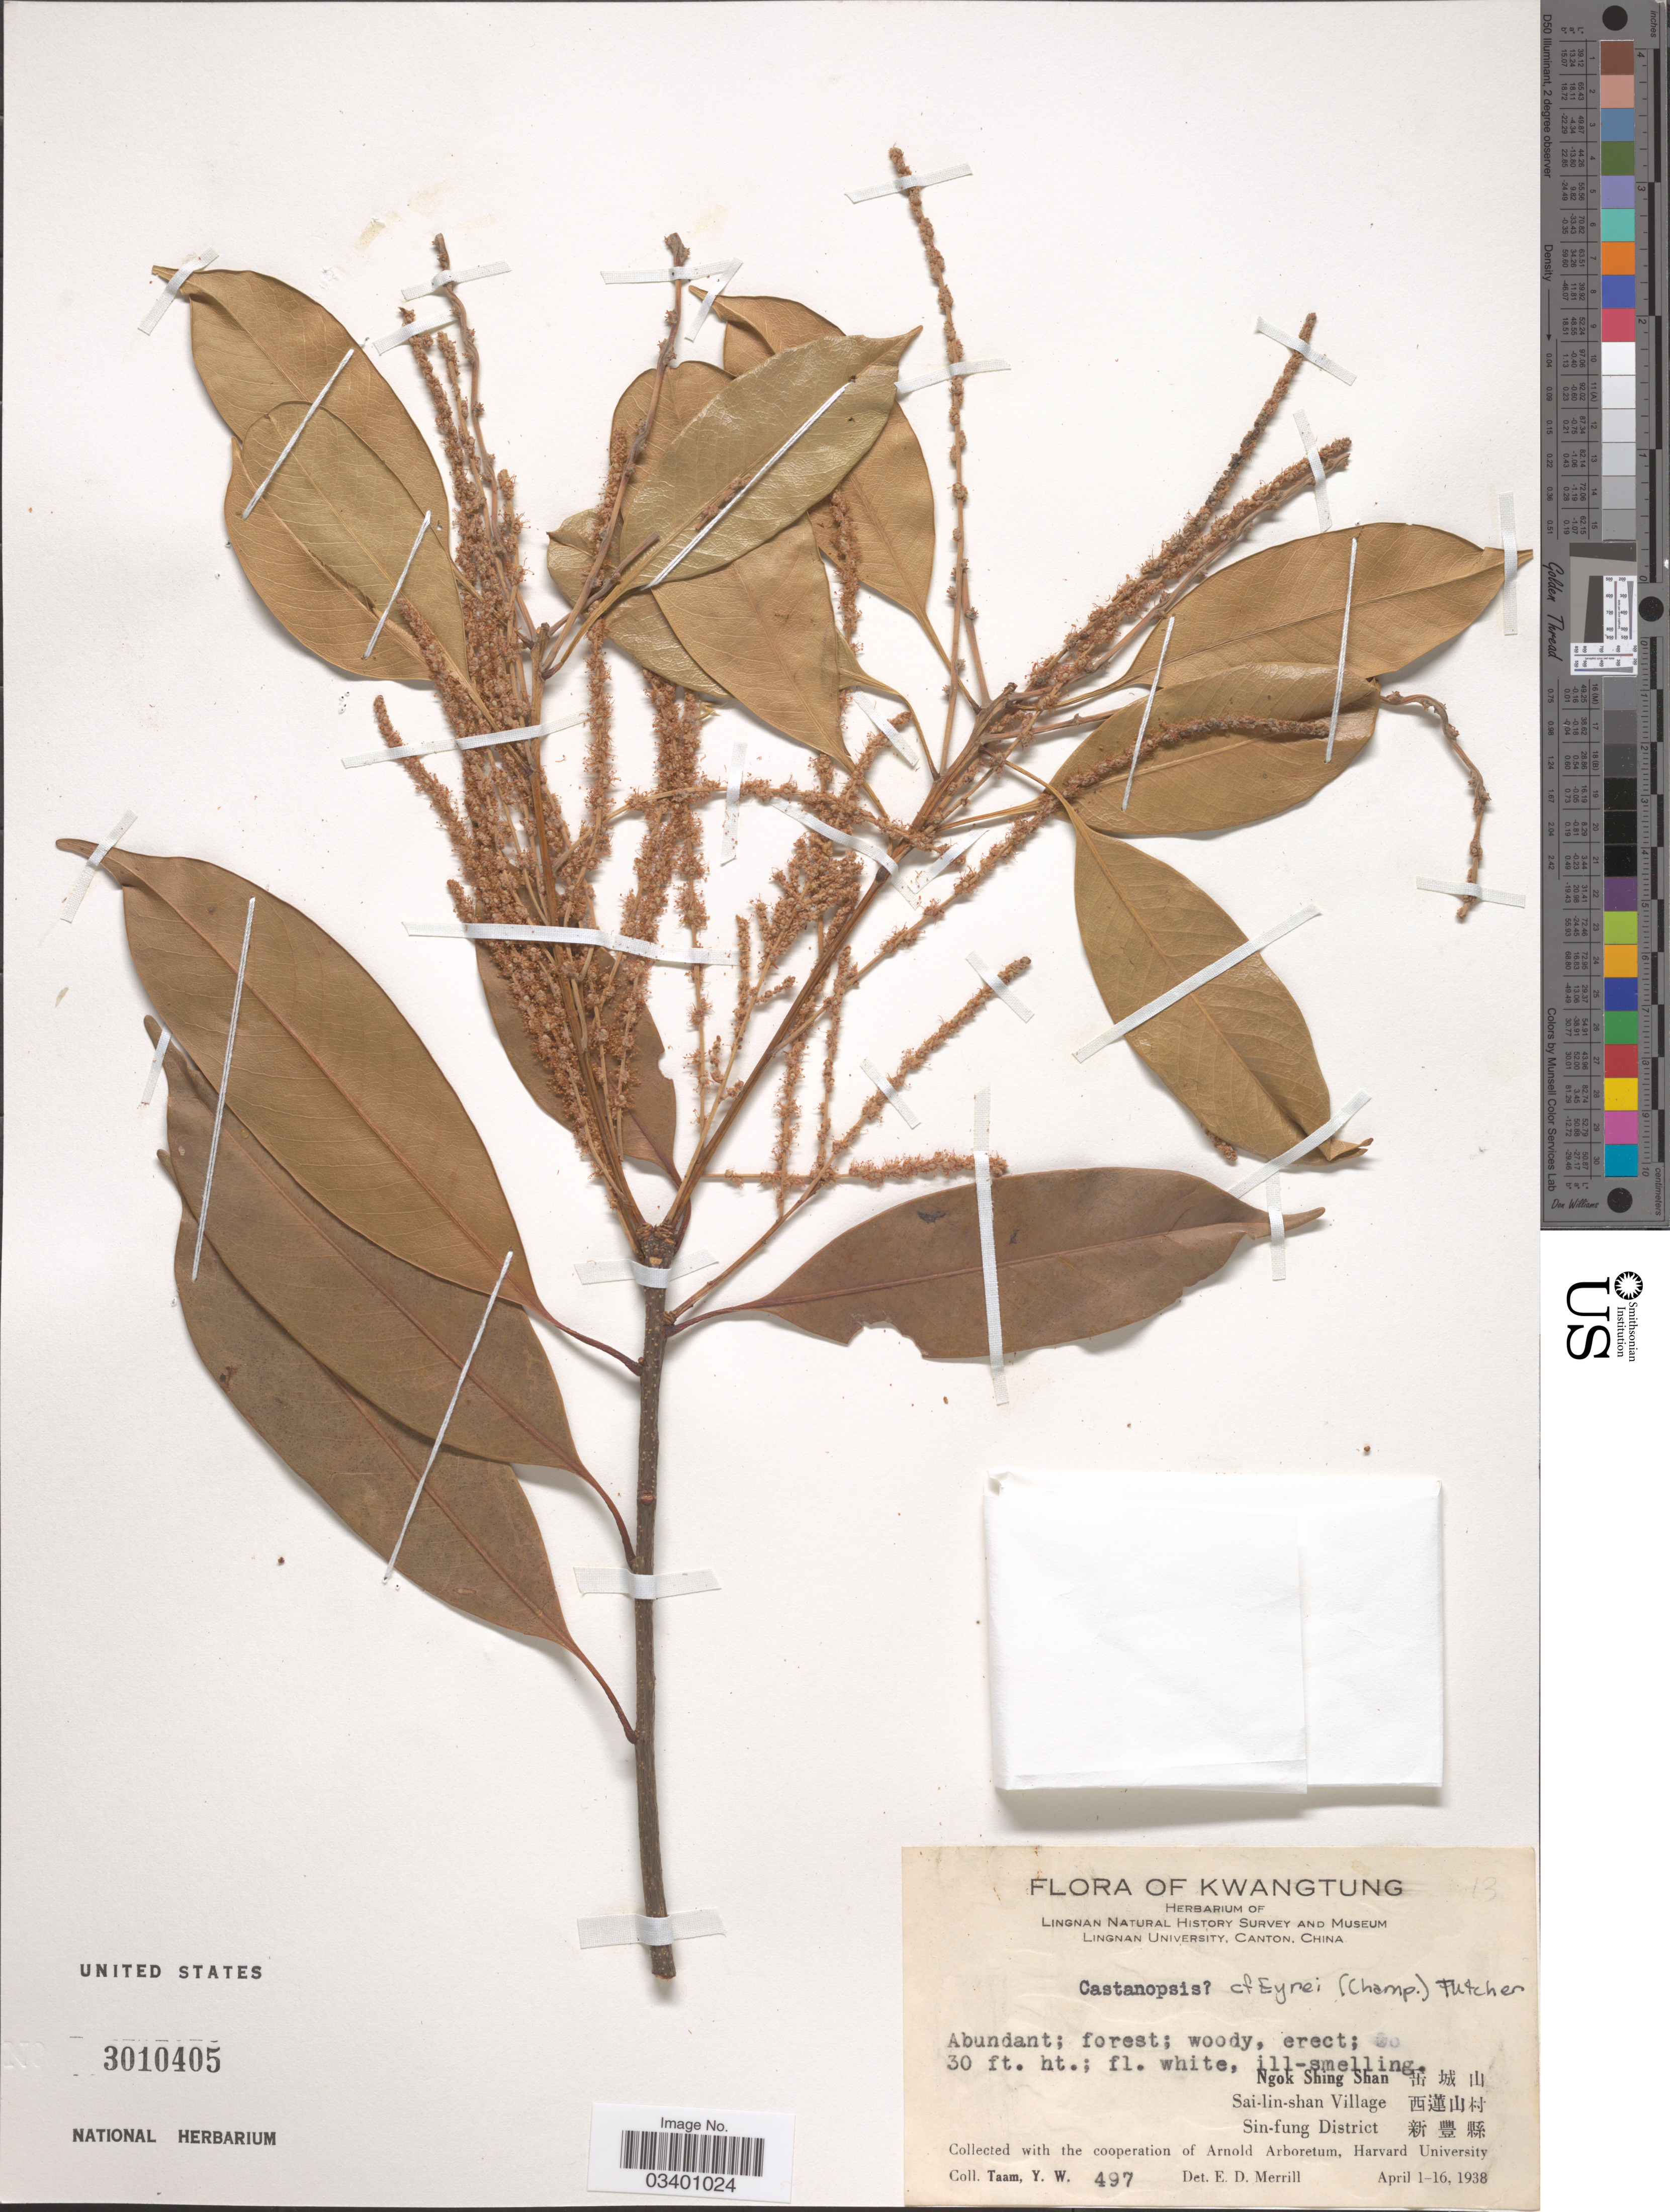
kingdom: Plantae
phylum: Tracheophyta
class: Magnoliopsida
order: Fagales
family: Fagaceae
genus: Castanopsis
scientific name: Castanopsis eyrei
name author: Tutcher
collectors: Y. W. Taam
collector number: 497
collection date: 1938-04-01/1938-04-16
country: China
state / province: Guangdong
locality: Kwangtung. Ngok Shing Shan X, Sai-lin-shan Village X, Sin-fung District X.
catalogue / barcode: US 3010405